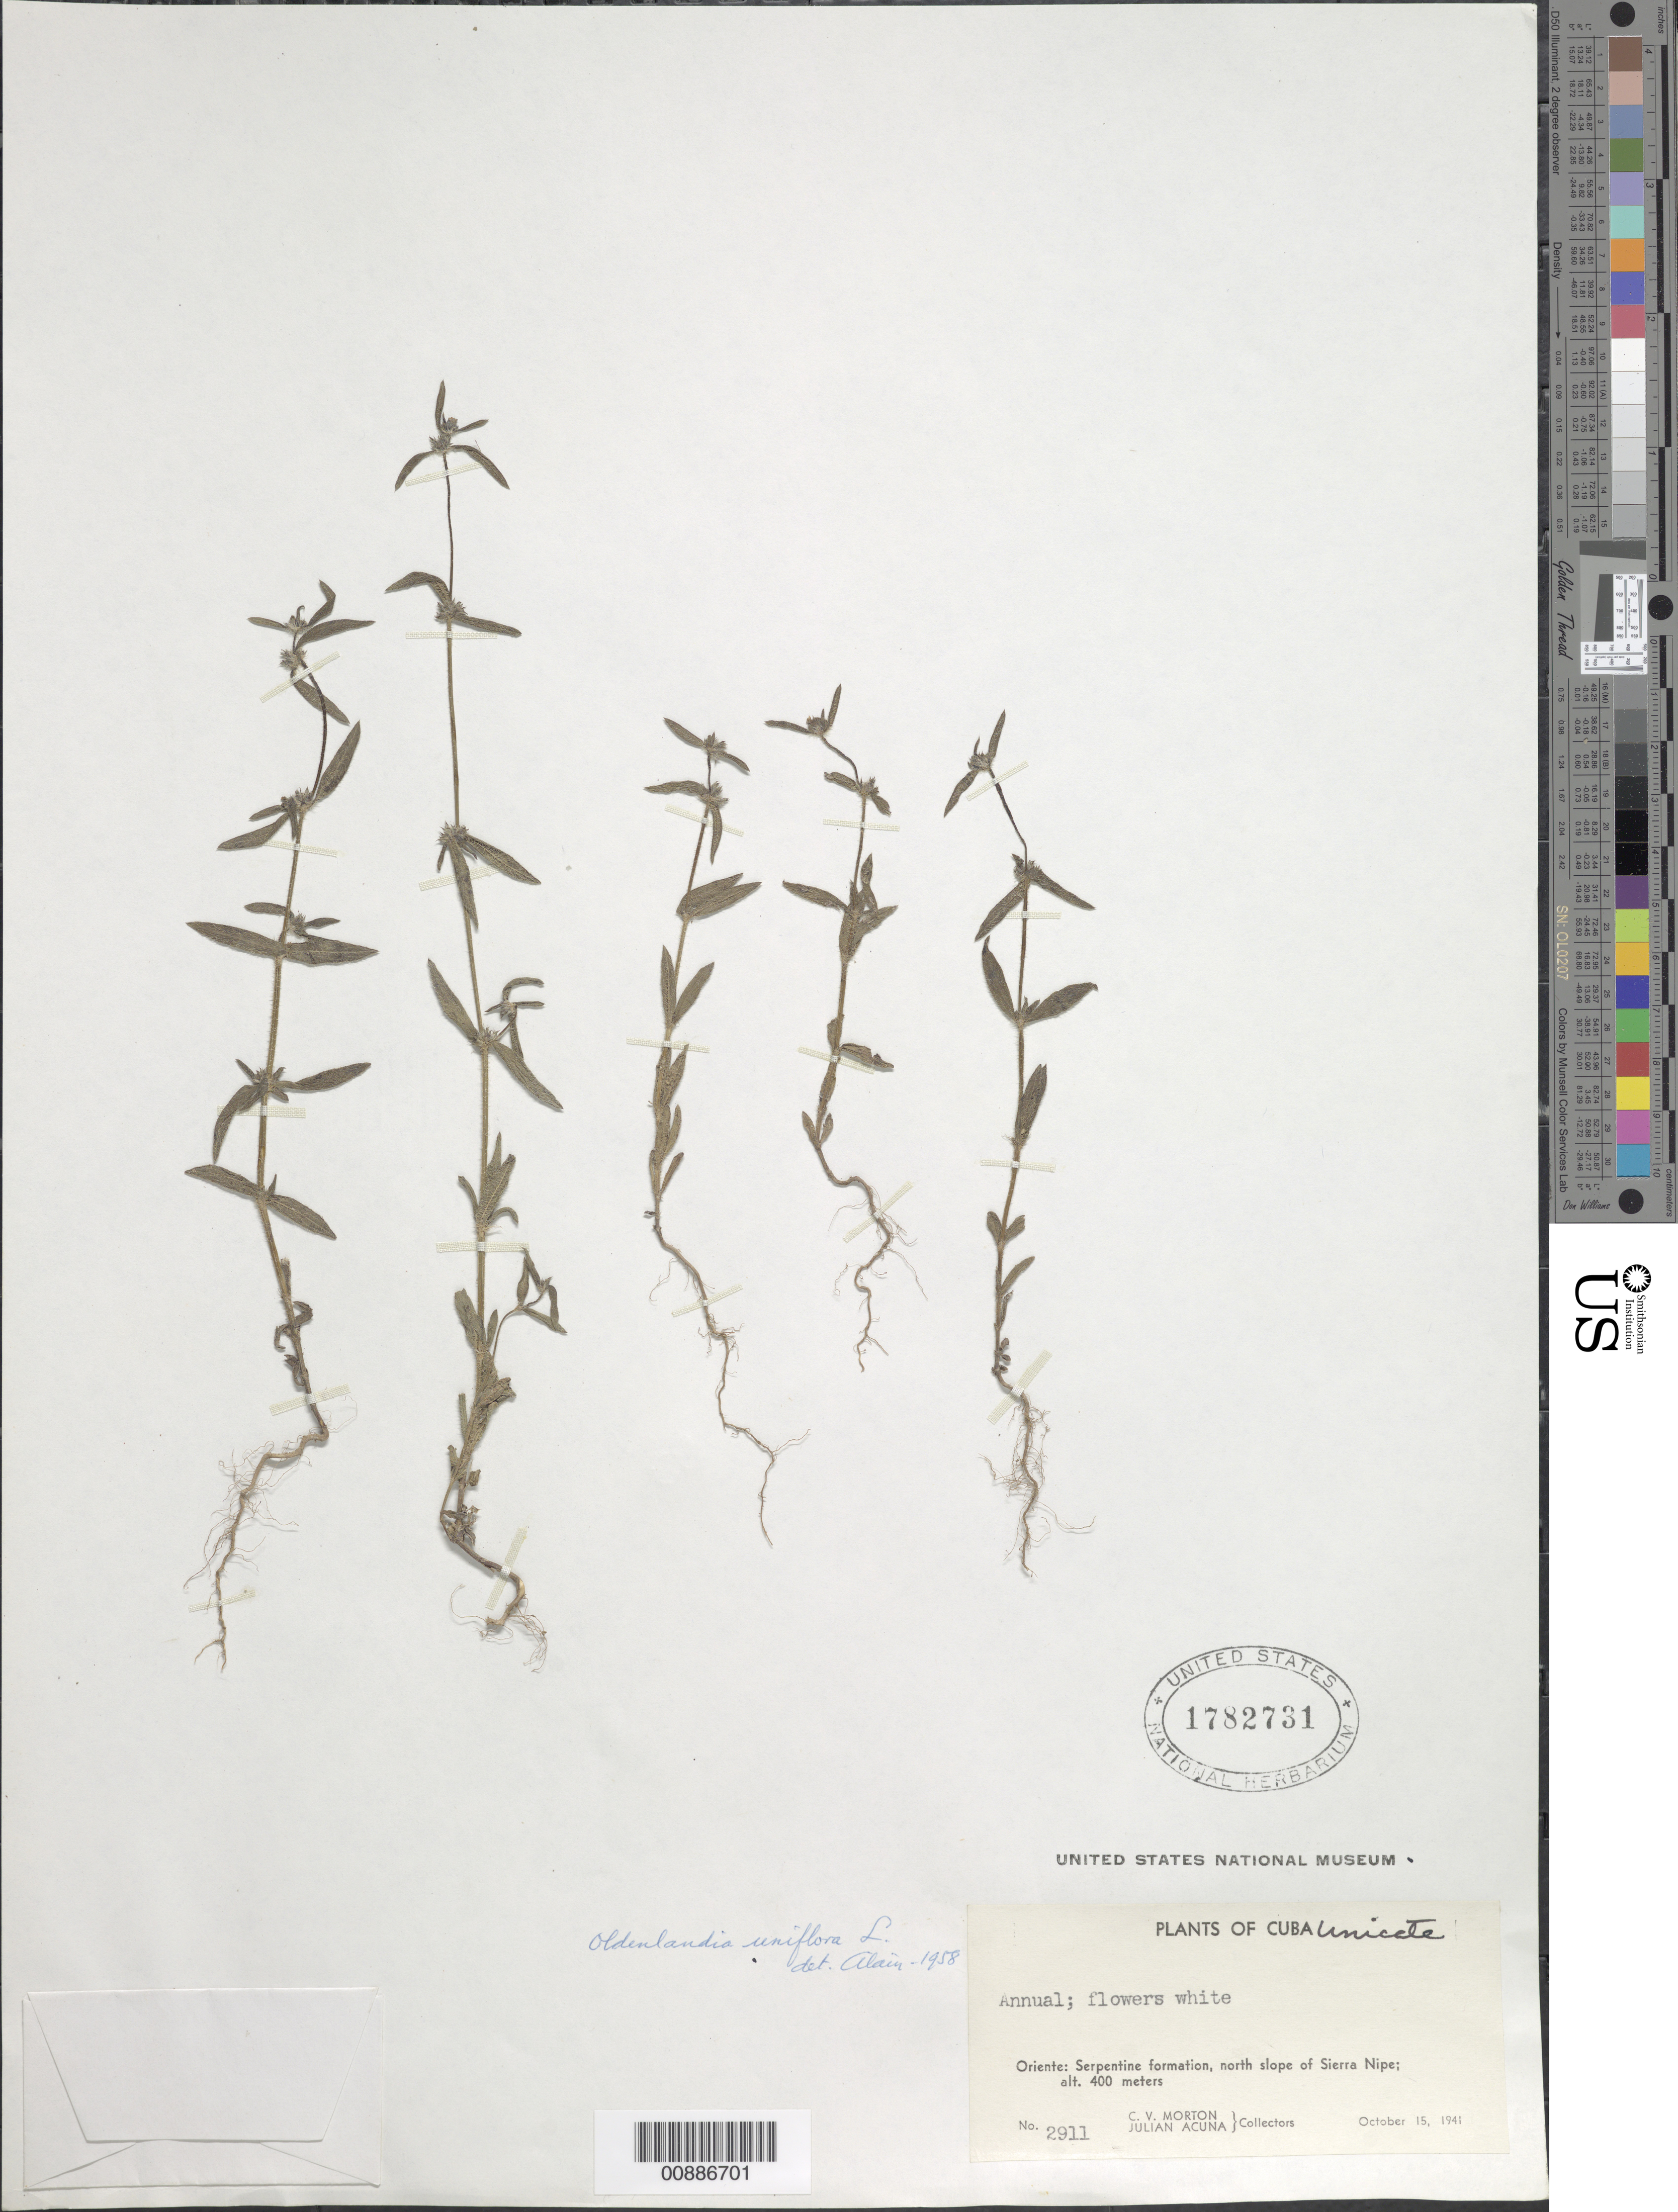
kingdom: Plantae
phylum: Tracheophyta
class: Magnoliopsida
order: Gentianales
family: Rubiaceae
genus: Oldenlandia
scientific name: Oldenlandia uniflora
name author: L.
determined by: Liogier, Alain H.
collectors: C. V. Morton & J. Acuña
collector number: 2911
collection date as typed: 15 Oct 1941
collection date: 1941-10-15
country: Cuba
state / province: Oriente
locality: North slope of Sierra Nipe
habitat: Serpentine formation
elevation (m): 400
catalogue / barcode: US 1782731